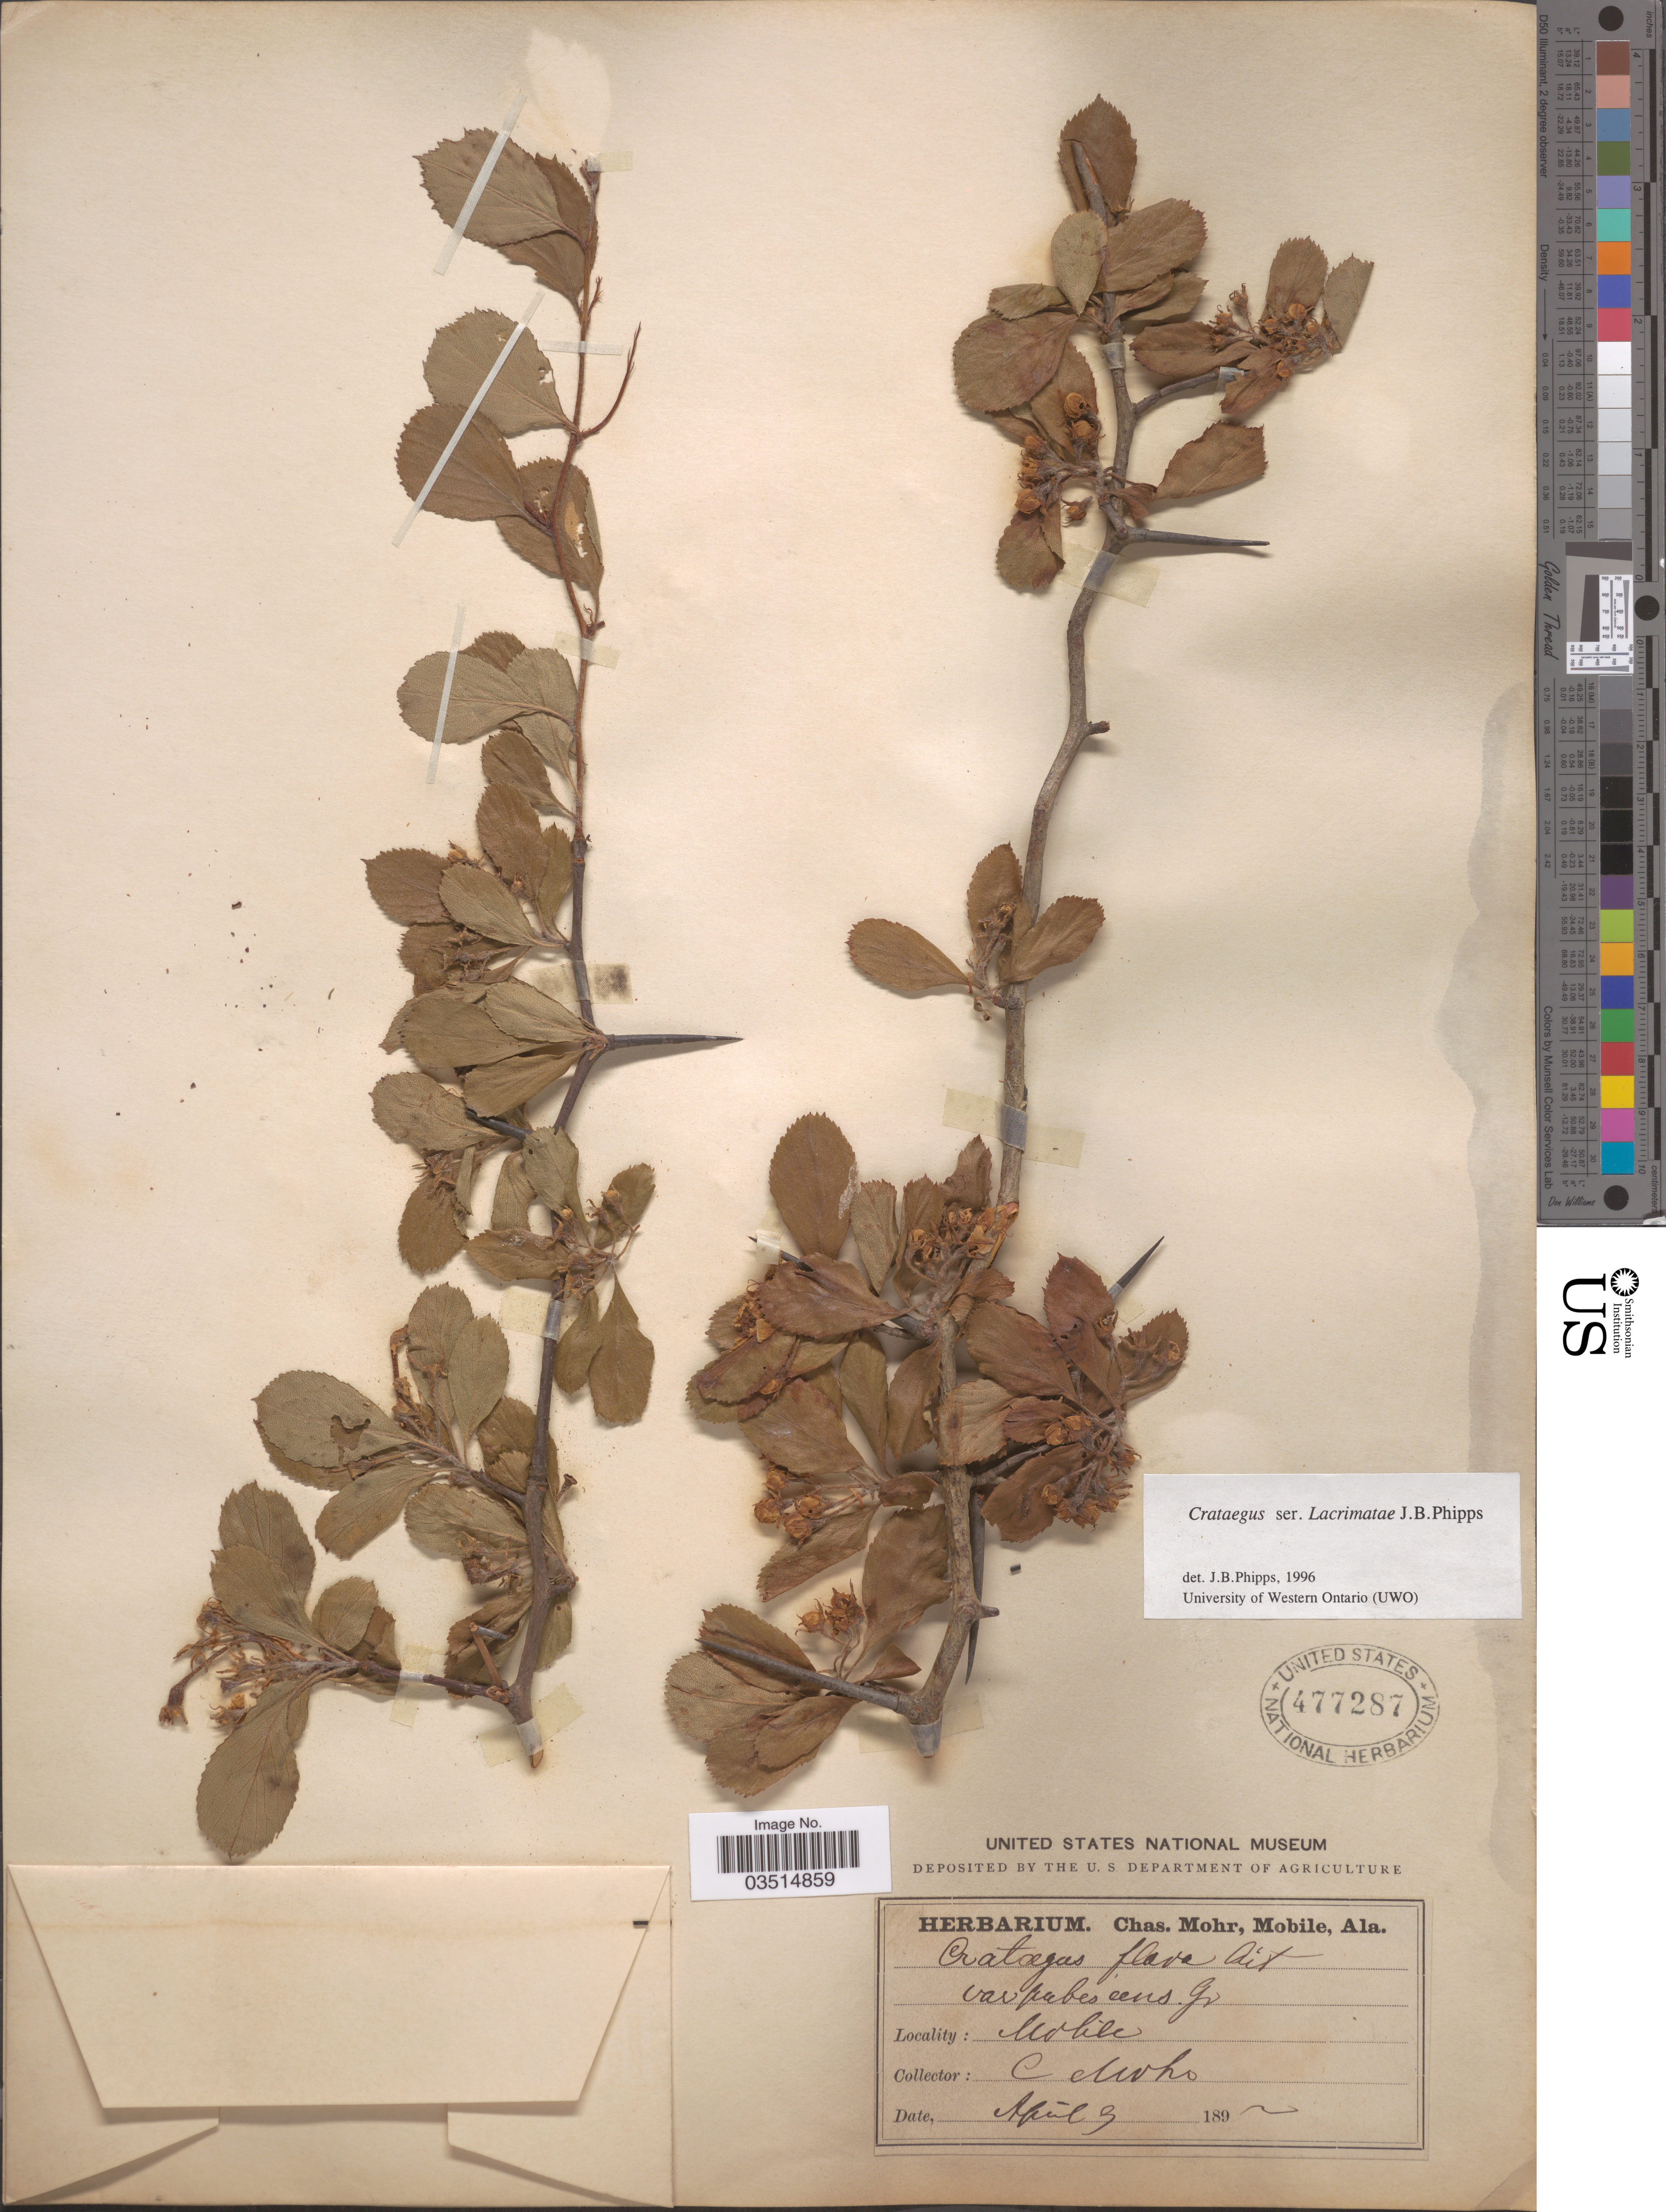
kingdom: Plantae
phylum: Tracheophyta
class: Magnoliopsida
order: Rosales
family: Rosaceae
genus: Crataegus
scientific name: Crataegus flava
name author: Aiton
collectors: Mohr, C. T. (herbarium)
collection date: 1892-04-03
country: United States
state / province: Alabama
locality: Mobile.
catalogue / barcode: US 477287